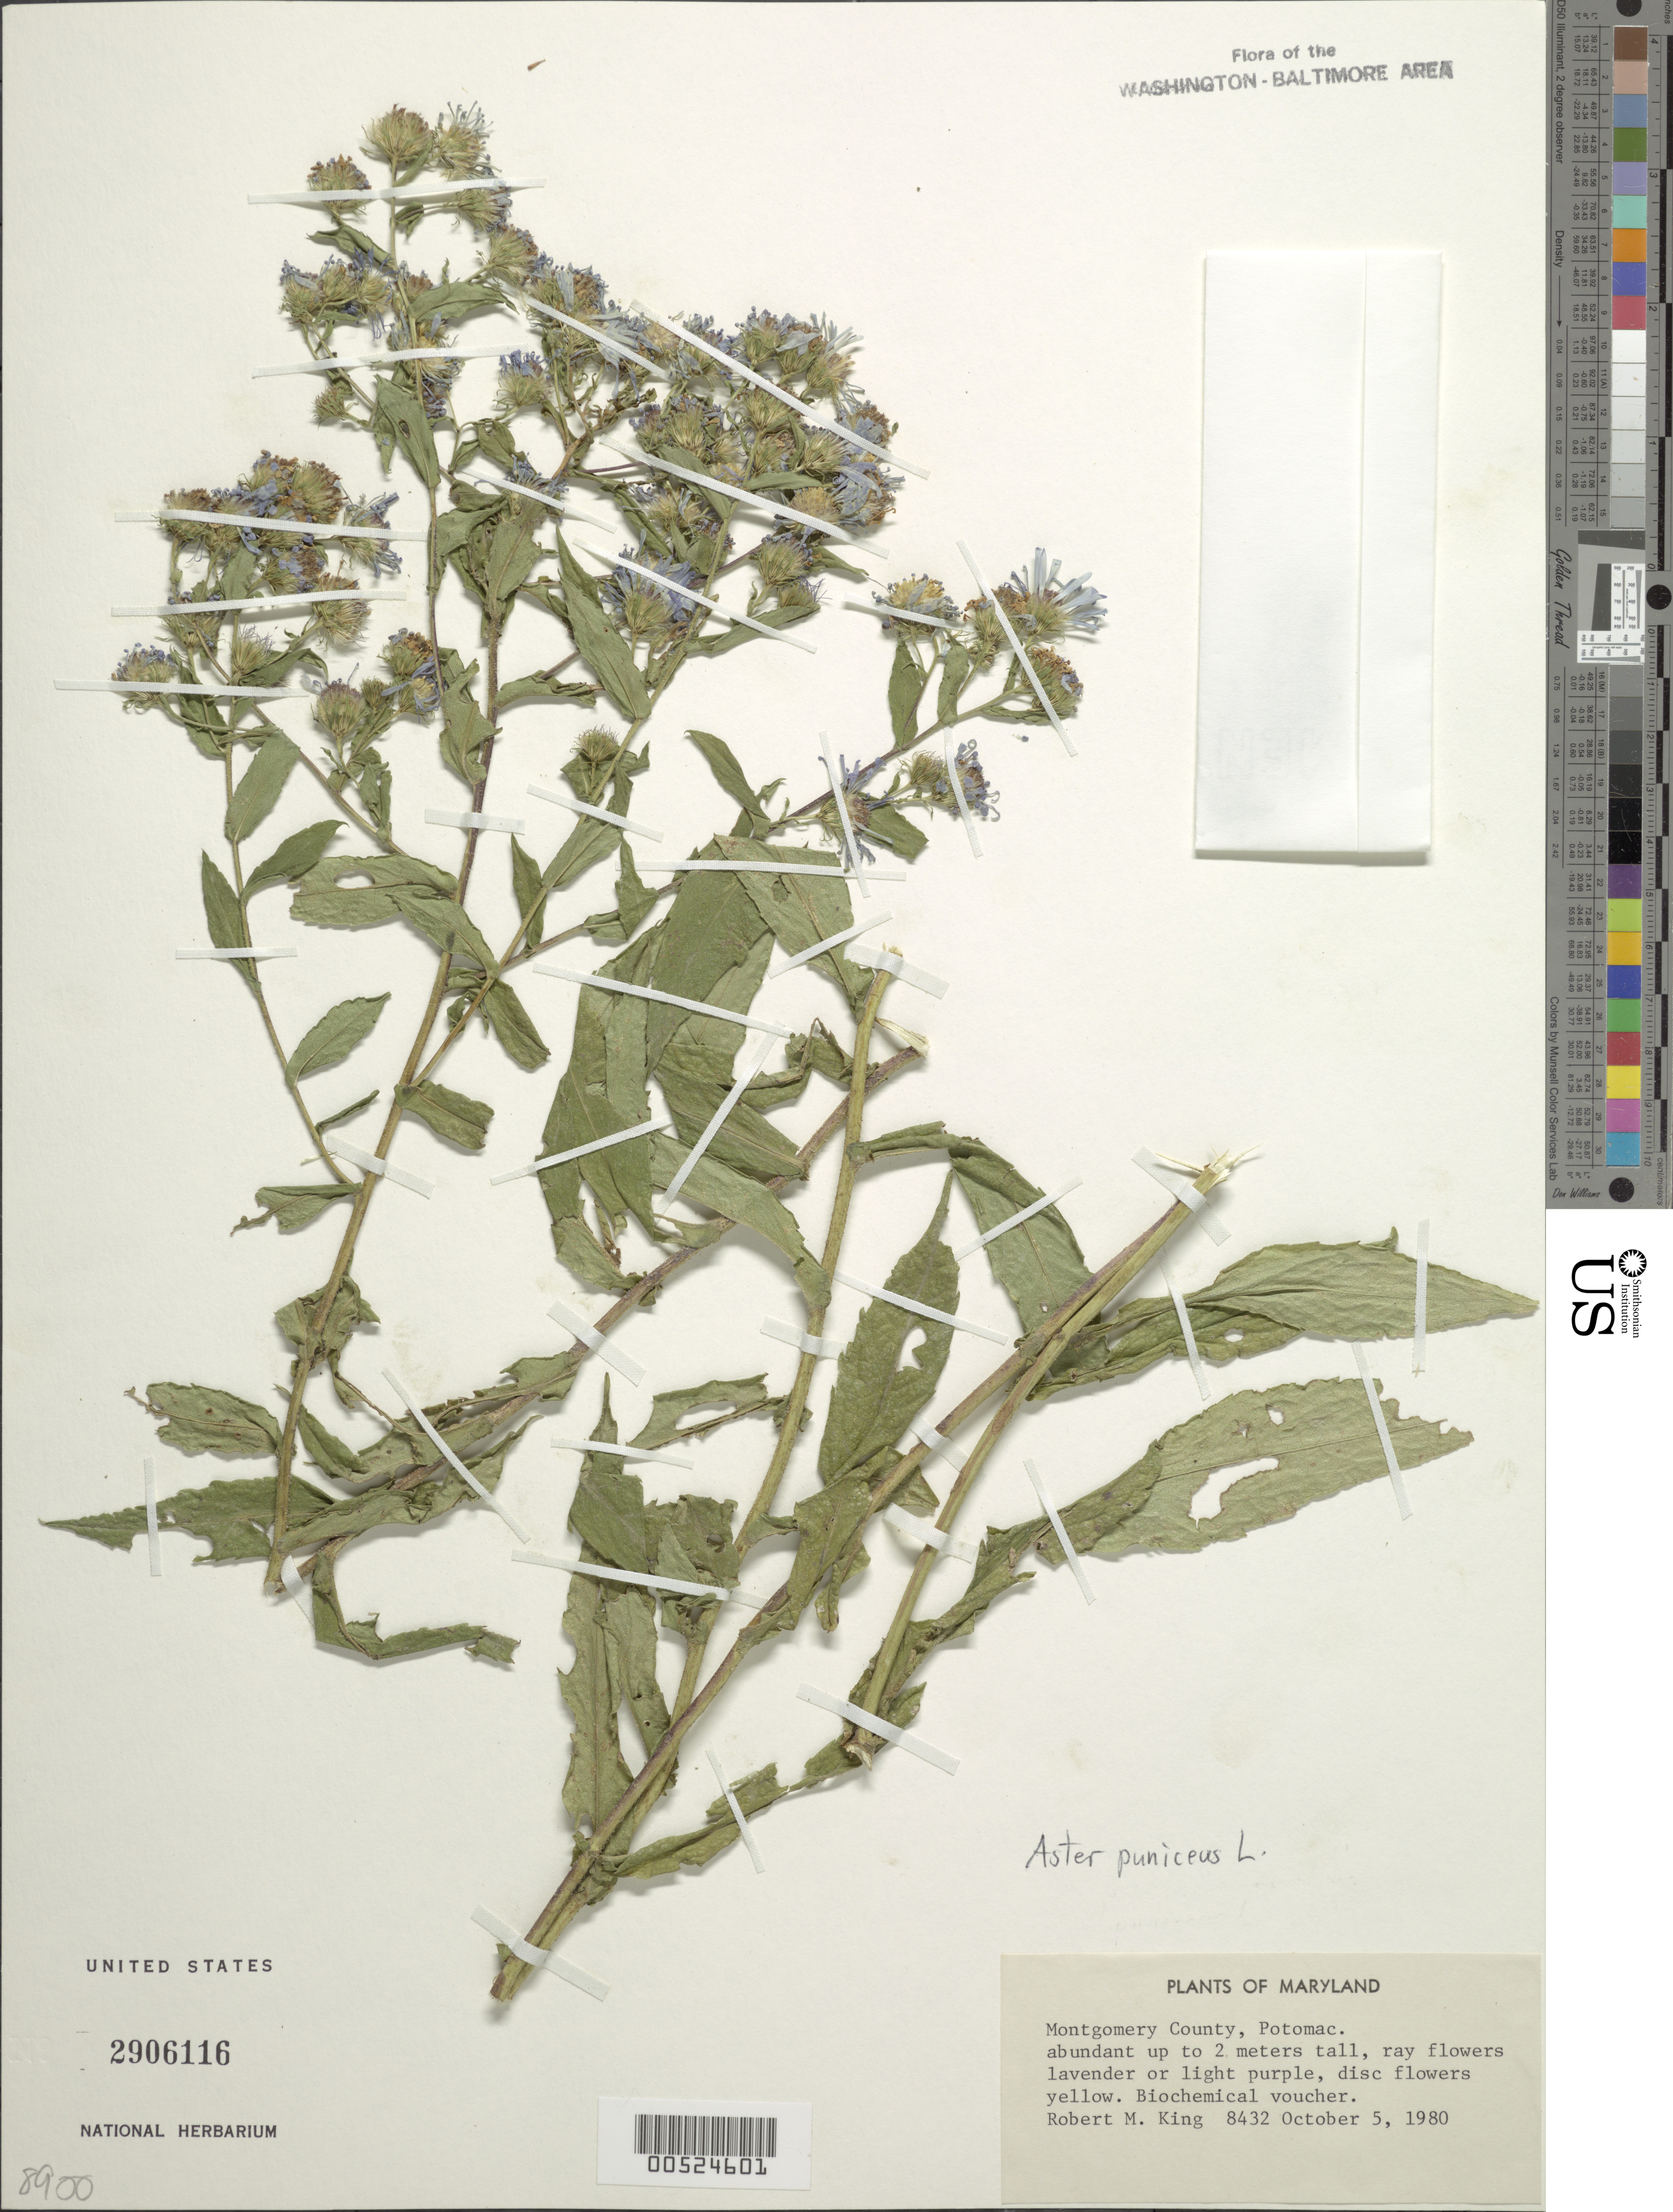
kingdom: Plantae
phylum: Tracheophyta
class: Magnoliopsida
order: Asterales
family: Asteraceae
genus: Symphyotrichum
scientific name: Symphyotrichum puniceum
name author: (L.) Á. Löve & D. Löve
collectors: R. M. King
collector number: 8432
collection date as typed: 05 Oct 1980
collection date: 1980-10-05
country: United States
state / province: Maryland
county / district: Montgomery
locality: Potomac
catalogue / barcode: US 2906116